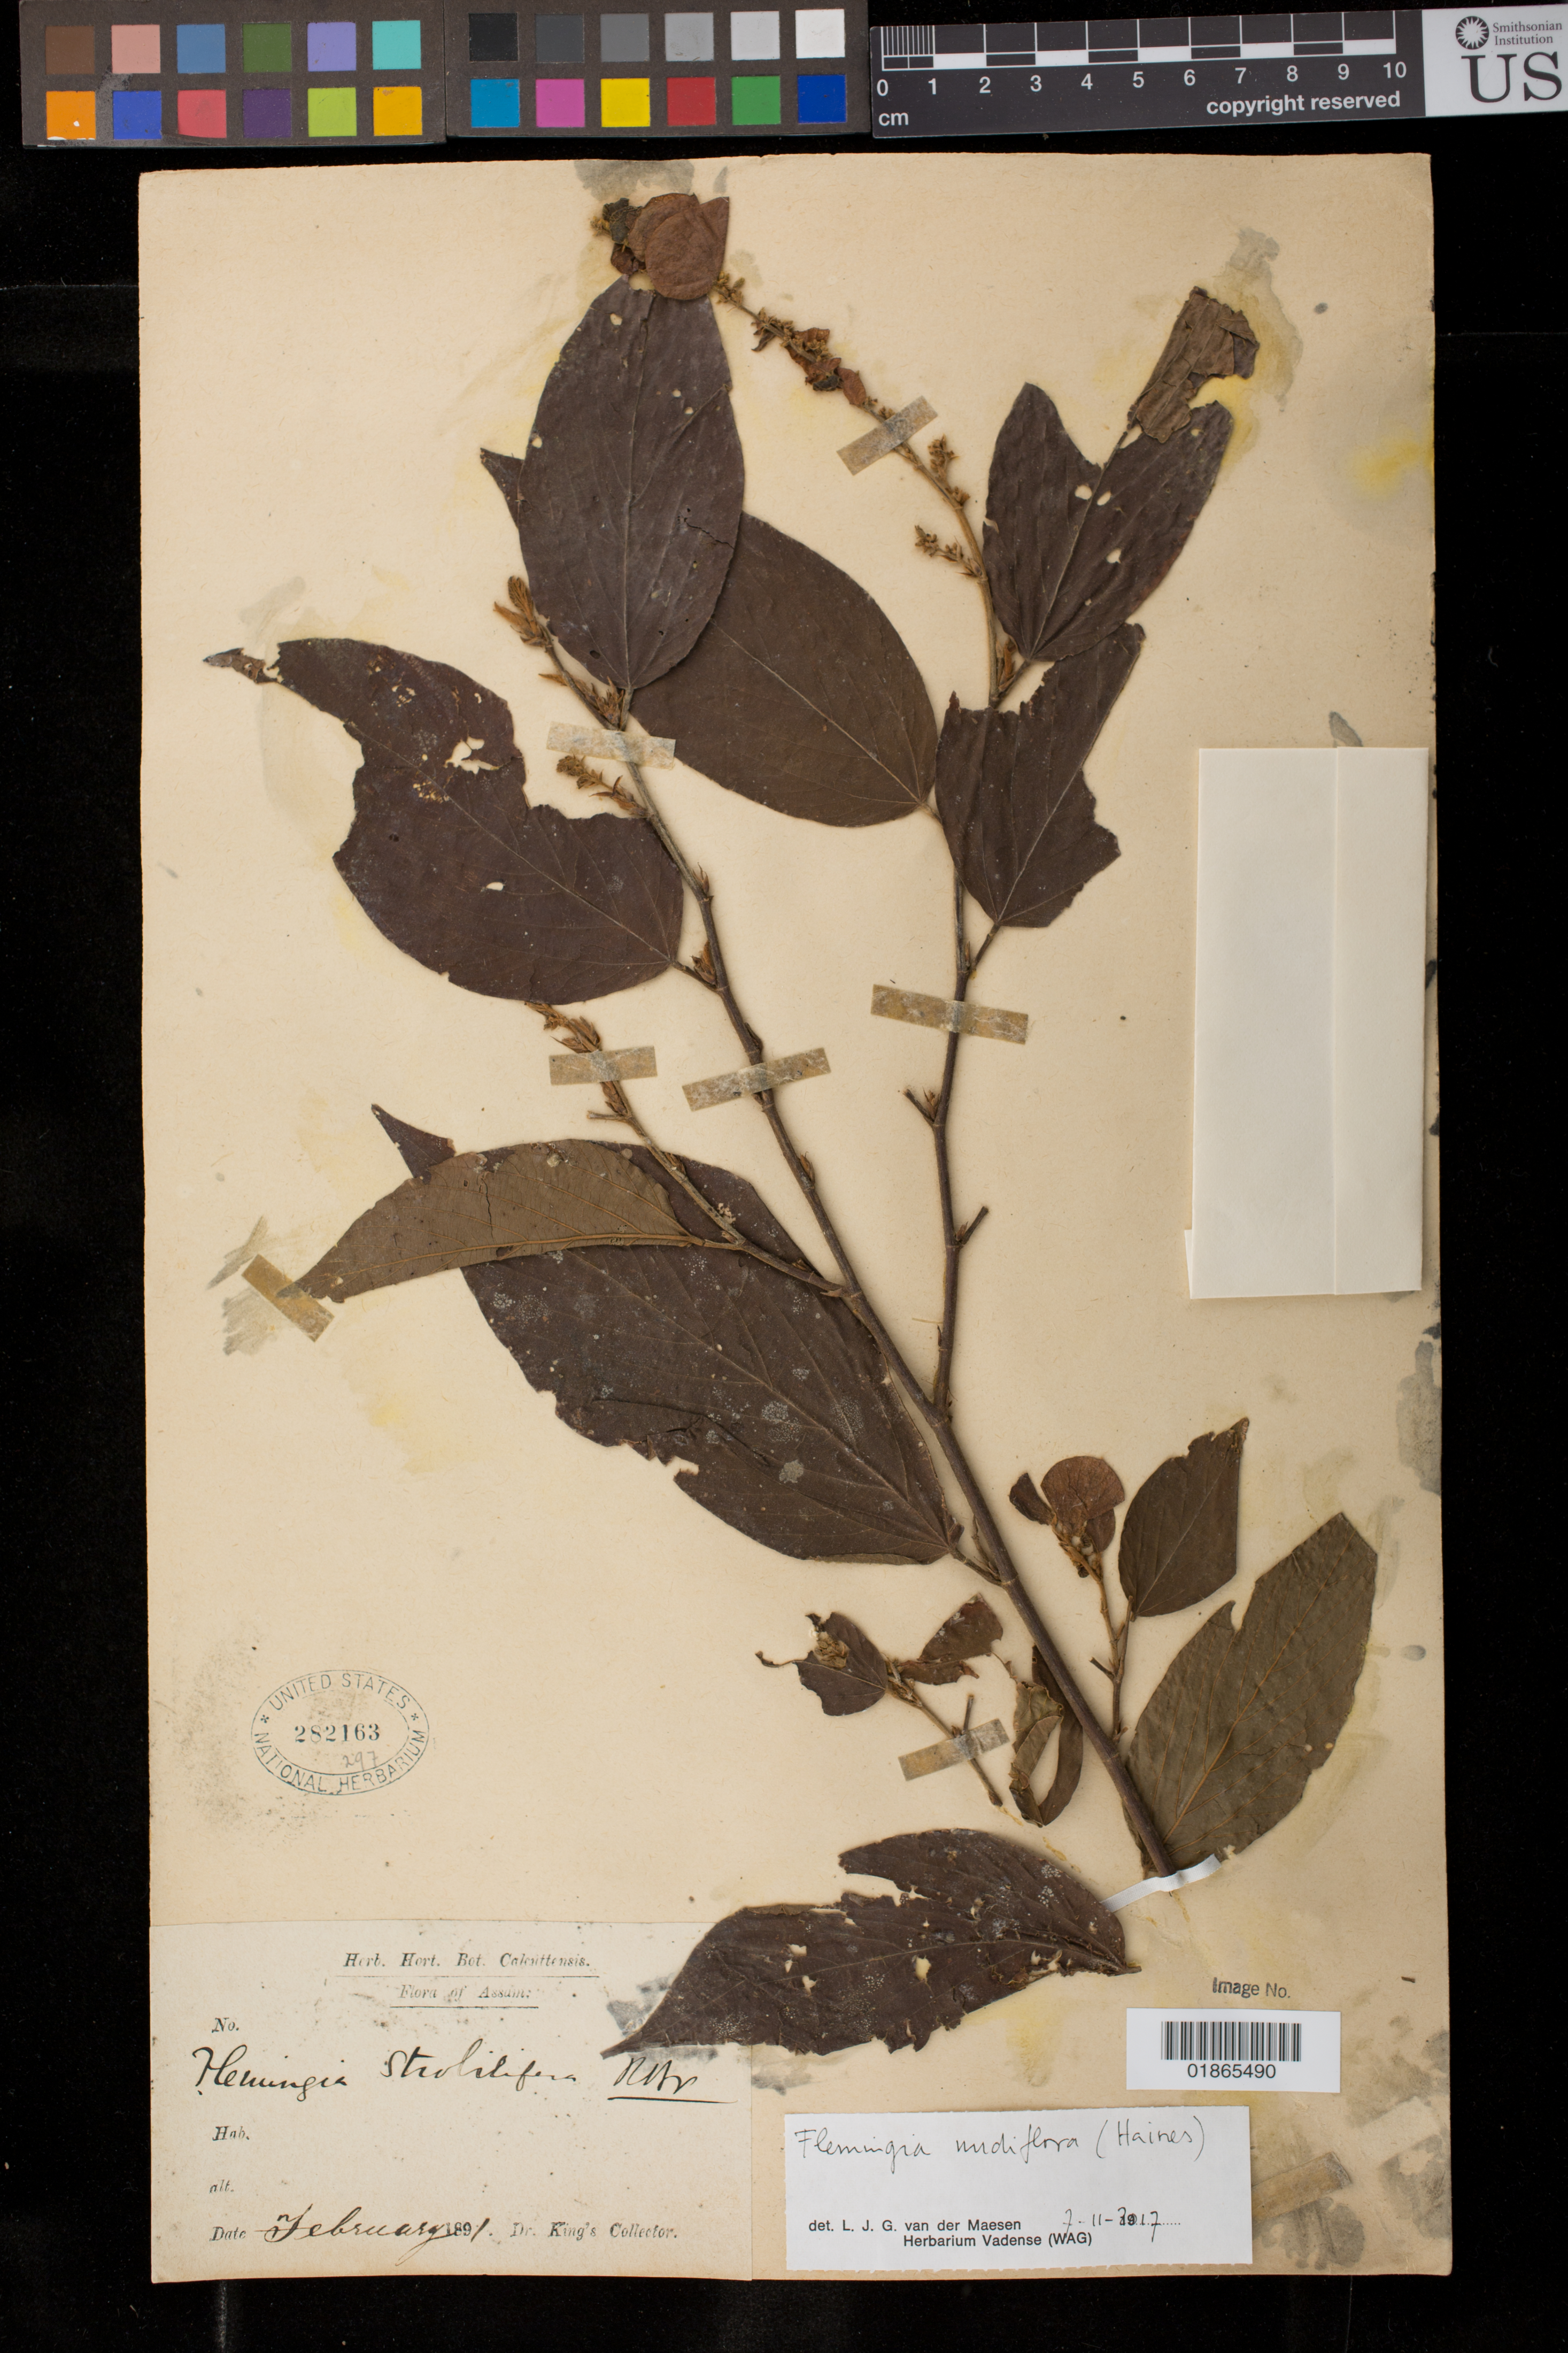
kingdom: Plantae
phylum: Tracheophyta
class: Magnoliopsida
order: Fabales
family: Fabaceae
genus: Flemingia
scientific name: Flemingia nudiflora (Haines) comb. ined.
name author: (Haines)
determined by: van der Maesen, L.J.G.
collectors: G. King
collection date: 1891-02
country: India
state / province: Assam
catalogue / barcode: US 282163